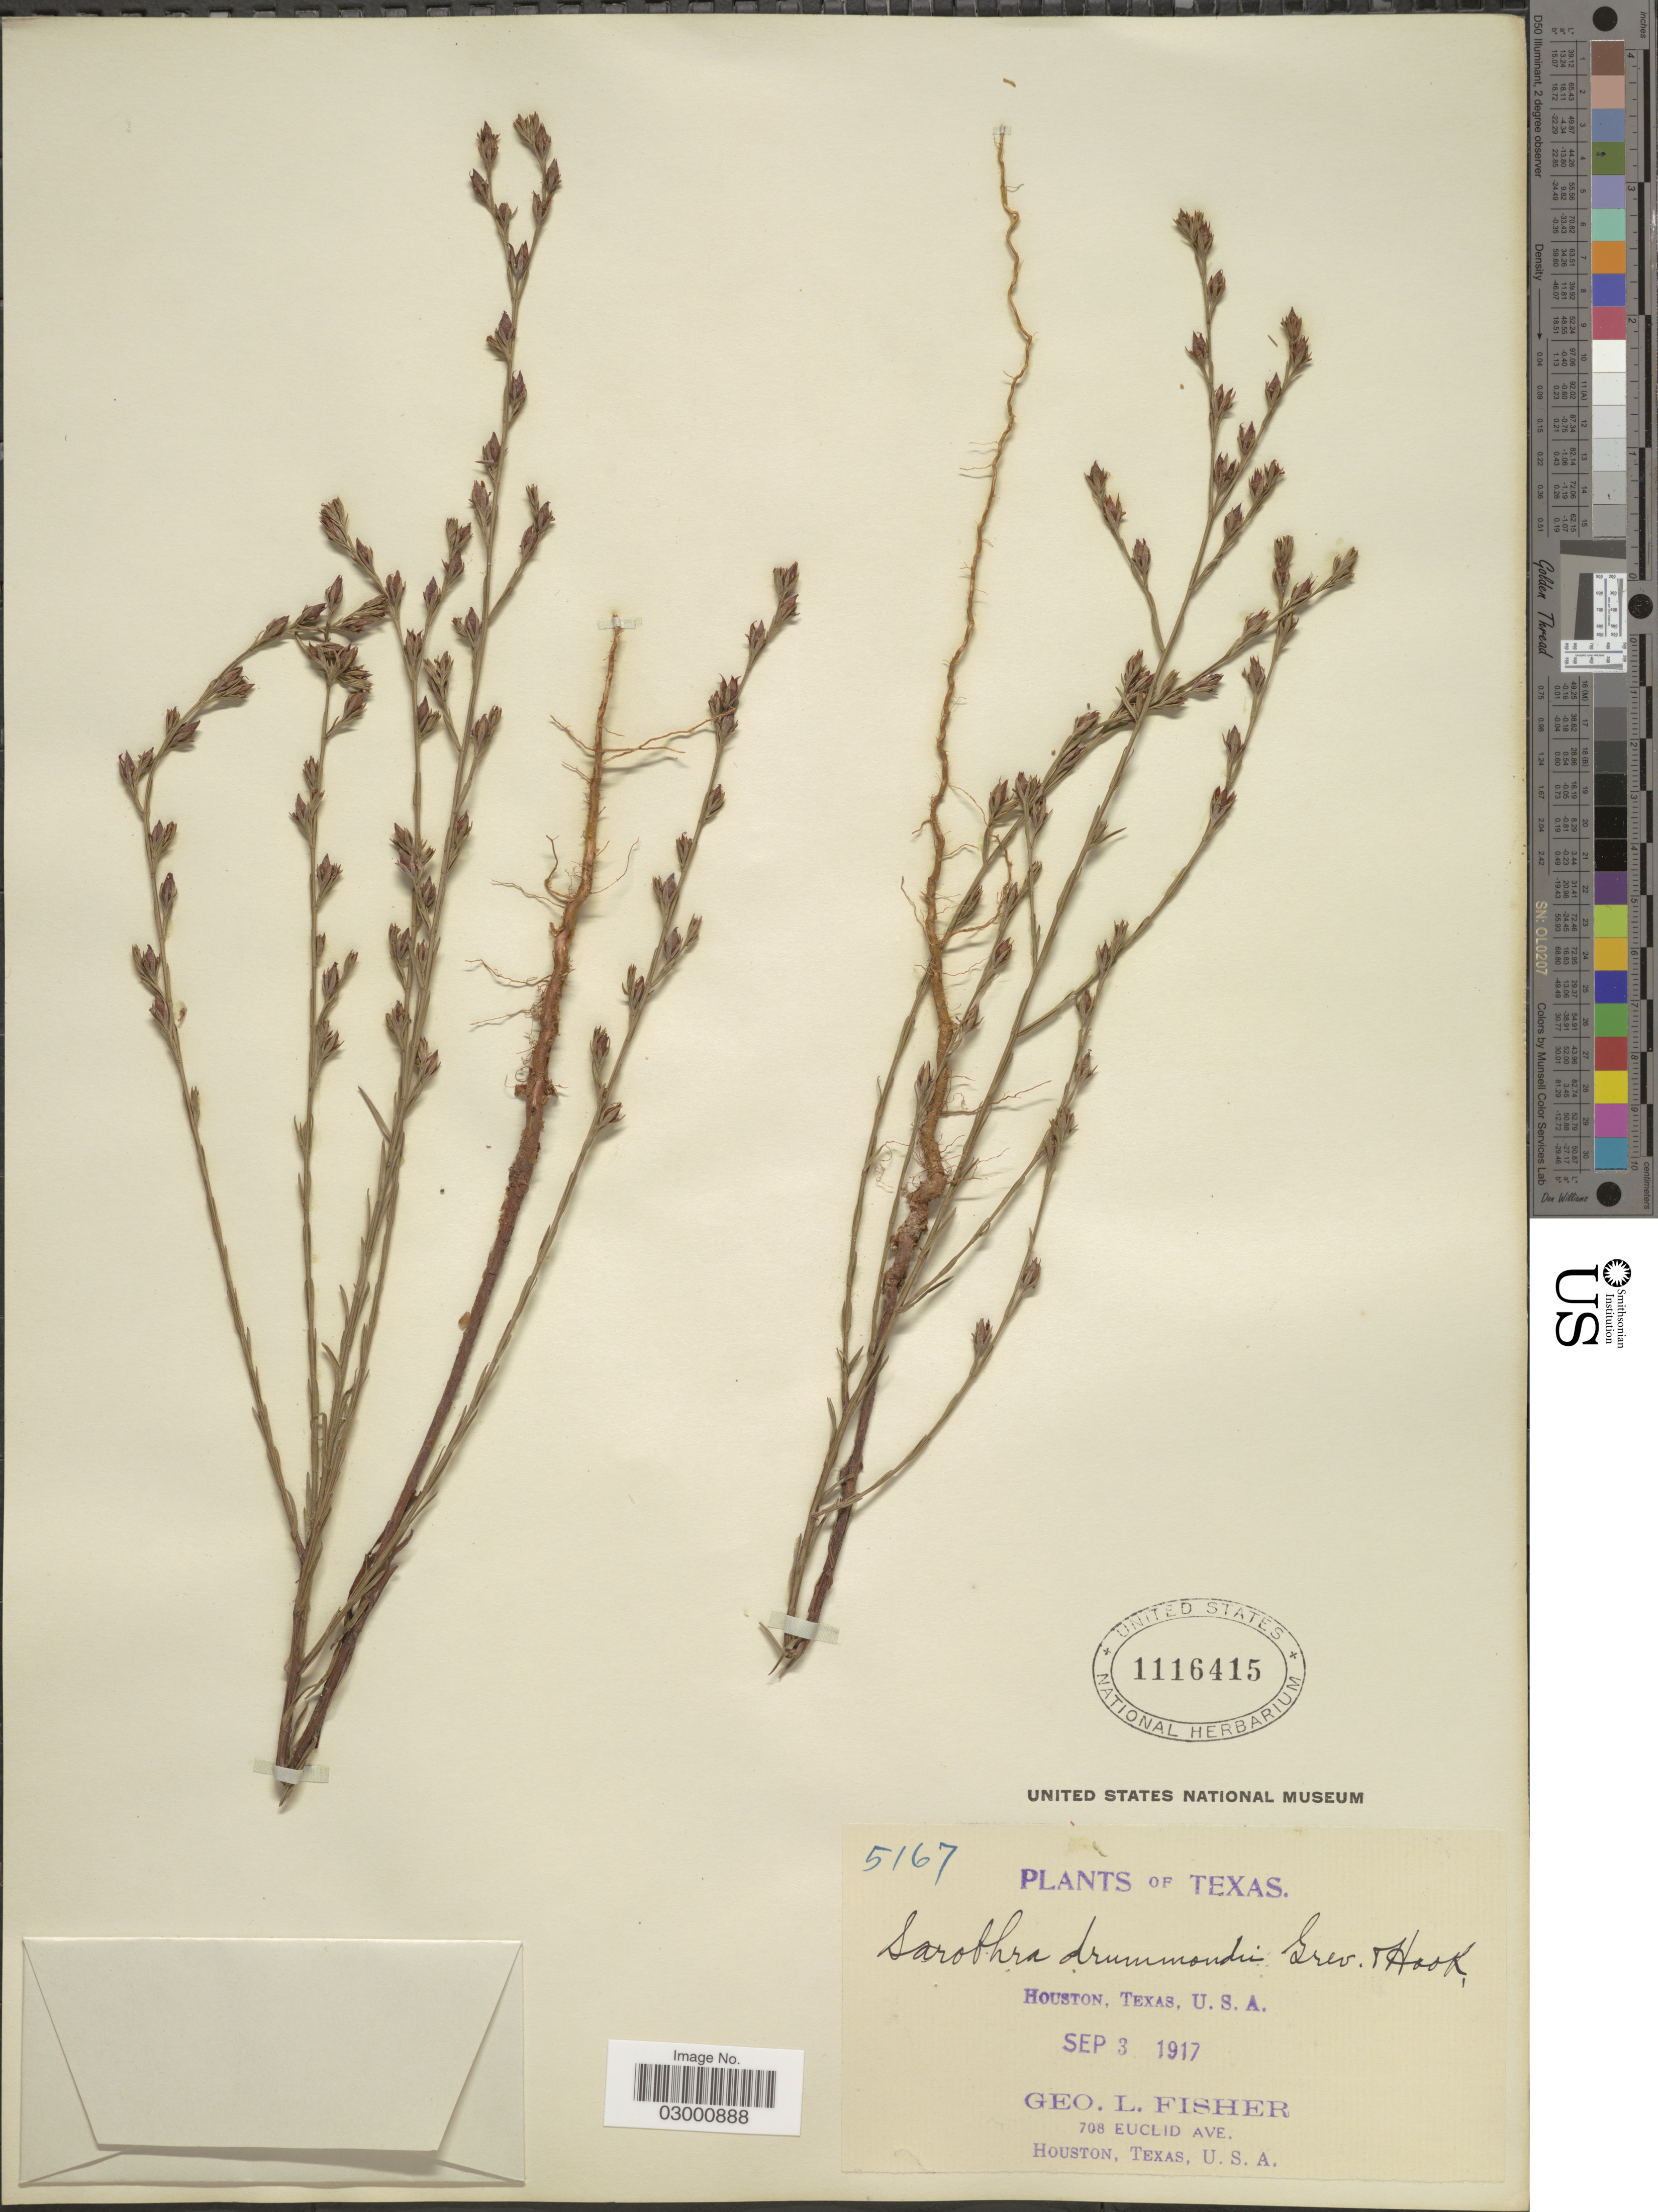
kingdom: Plantae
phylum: Tracheophyta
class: Magnoliopsida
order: Malpighiales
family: Hypericaceae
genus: Hypericum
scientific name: Hypericum drummondii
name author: (Grev. & Hook.) Torr. & A. Gray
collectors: G. L. Fisher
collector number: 5167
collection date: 1917-09-03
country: United States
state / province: Texas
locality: Houston. Texas.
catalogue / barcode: US 1116415